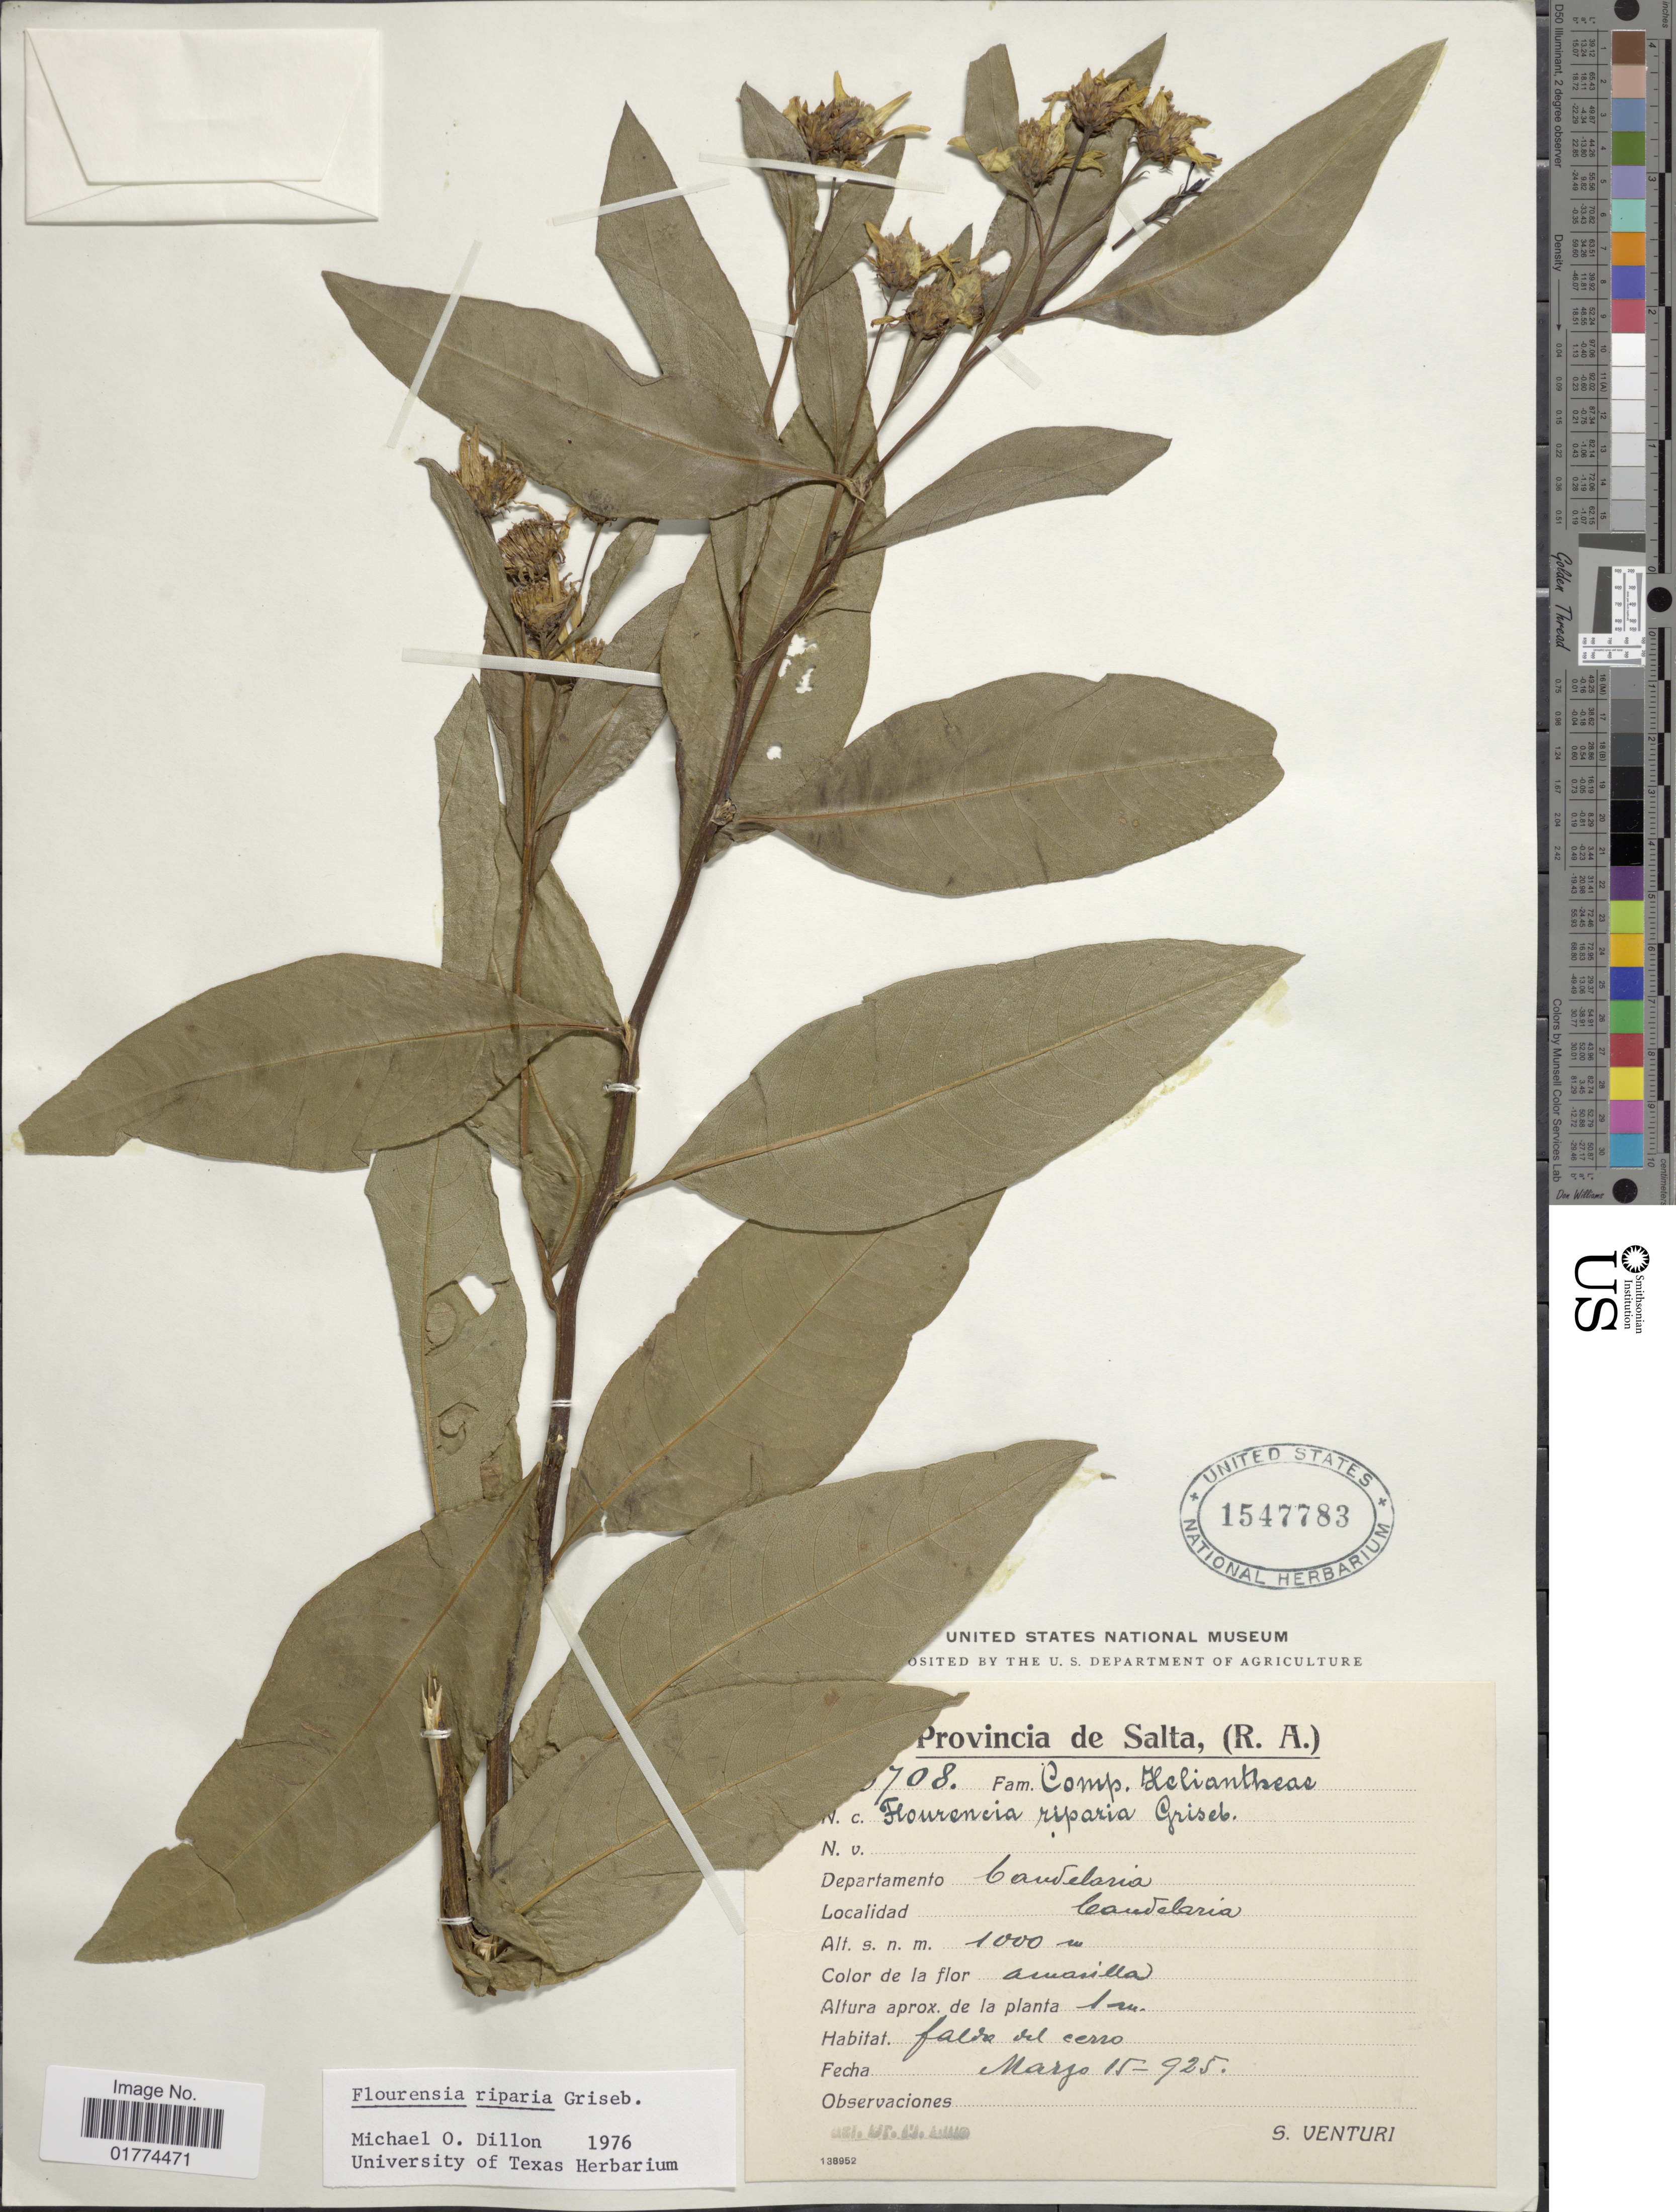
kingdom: Plantae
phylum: Tracheophyta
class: Magnoliopsida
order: Asterales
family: Asteraceae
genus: Flourensia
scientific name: Flourensia riparia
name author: Griseb.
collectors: S. Venturi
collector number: !708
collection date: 1925-05-15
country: Argentina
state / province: Salta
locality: Departamento Candelaria. Candelaria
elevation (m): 1000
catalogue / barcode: US 1547783